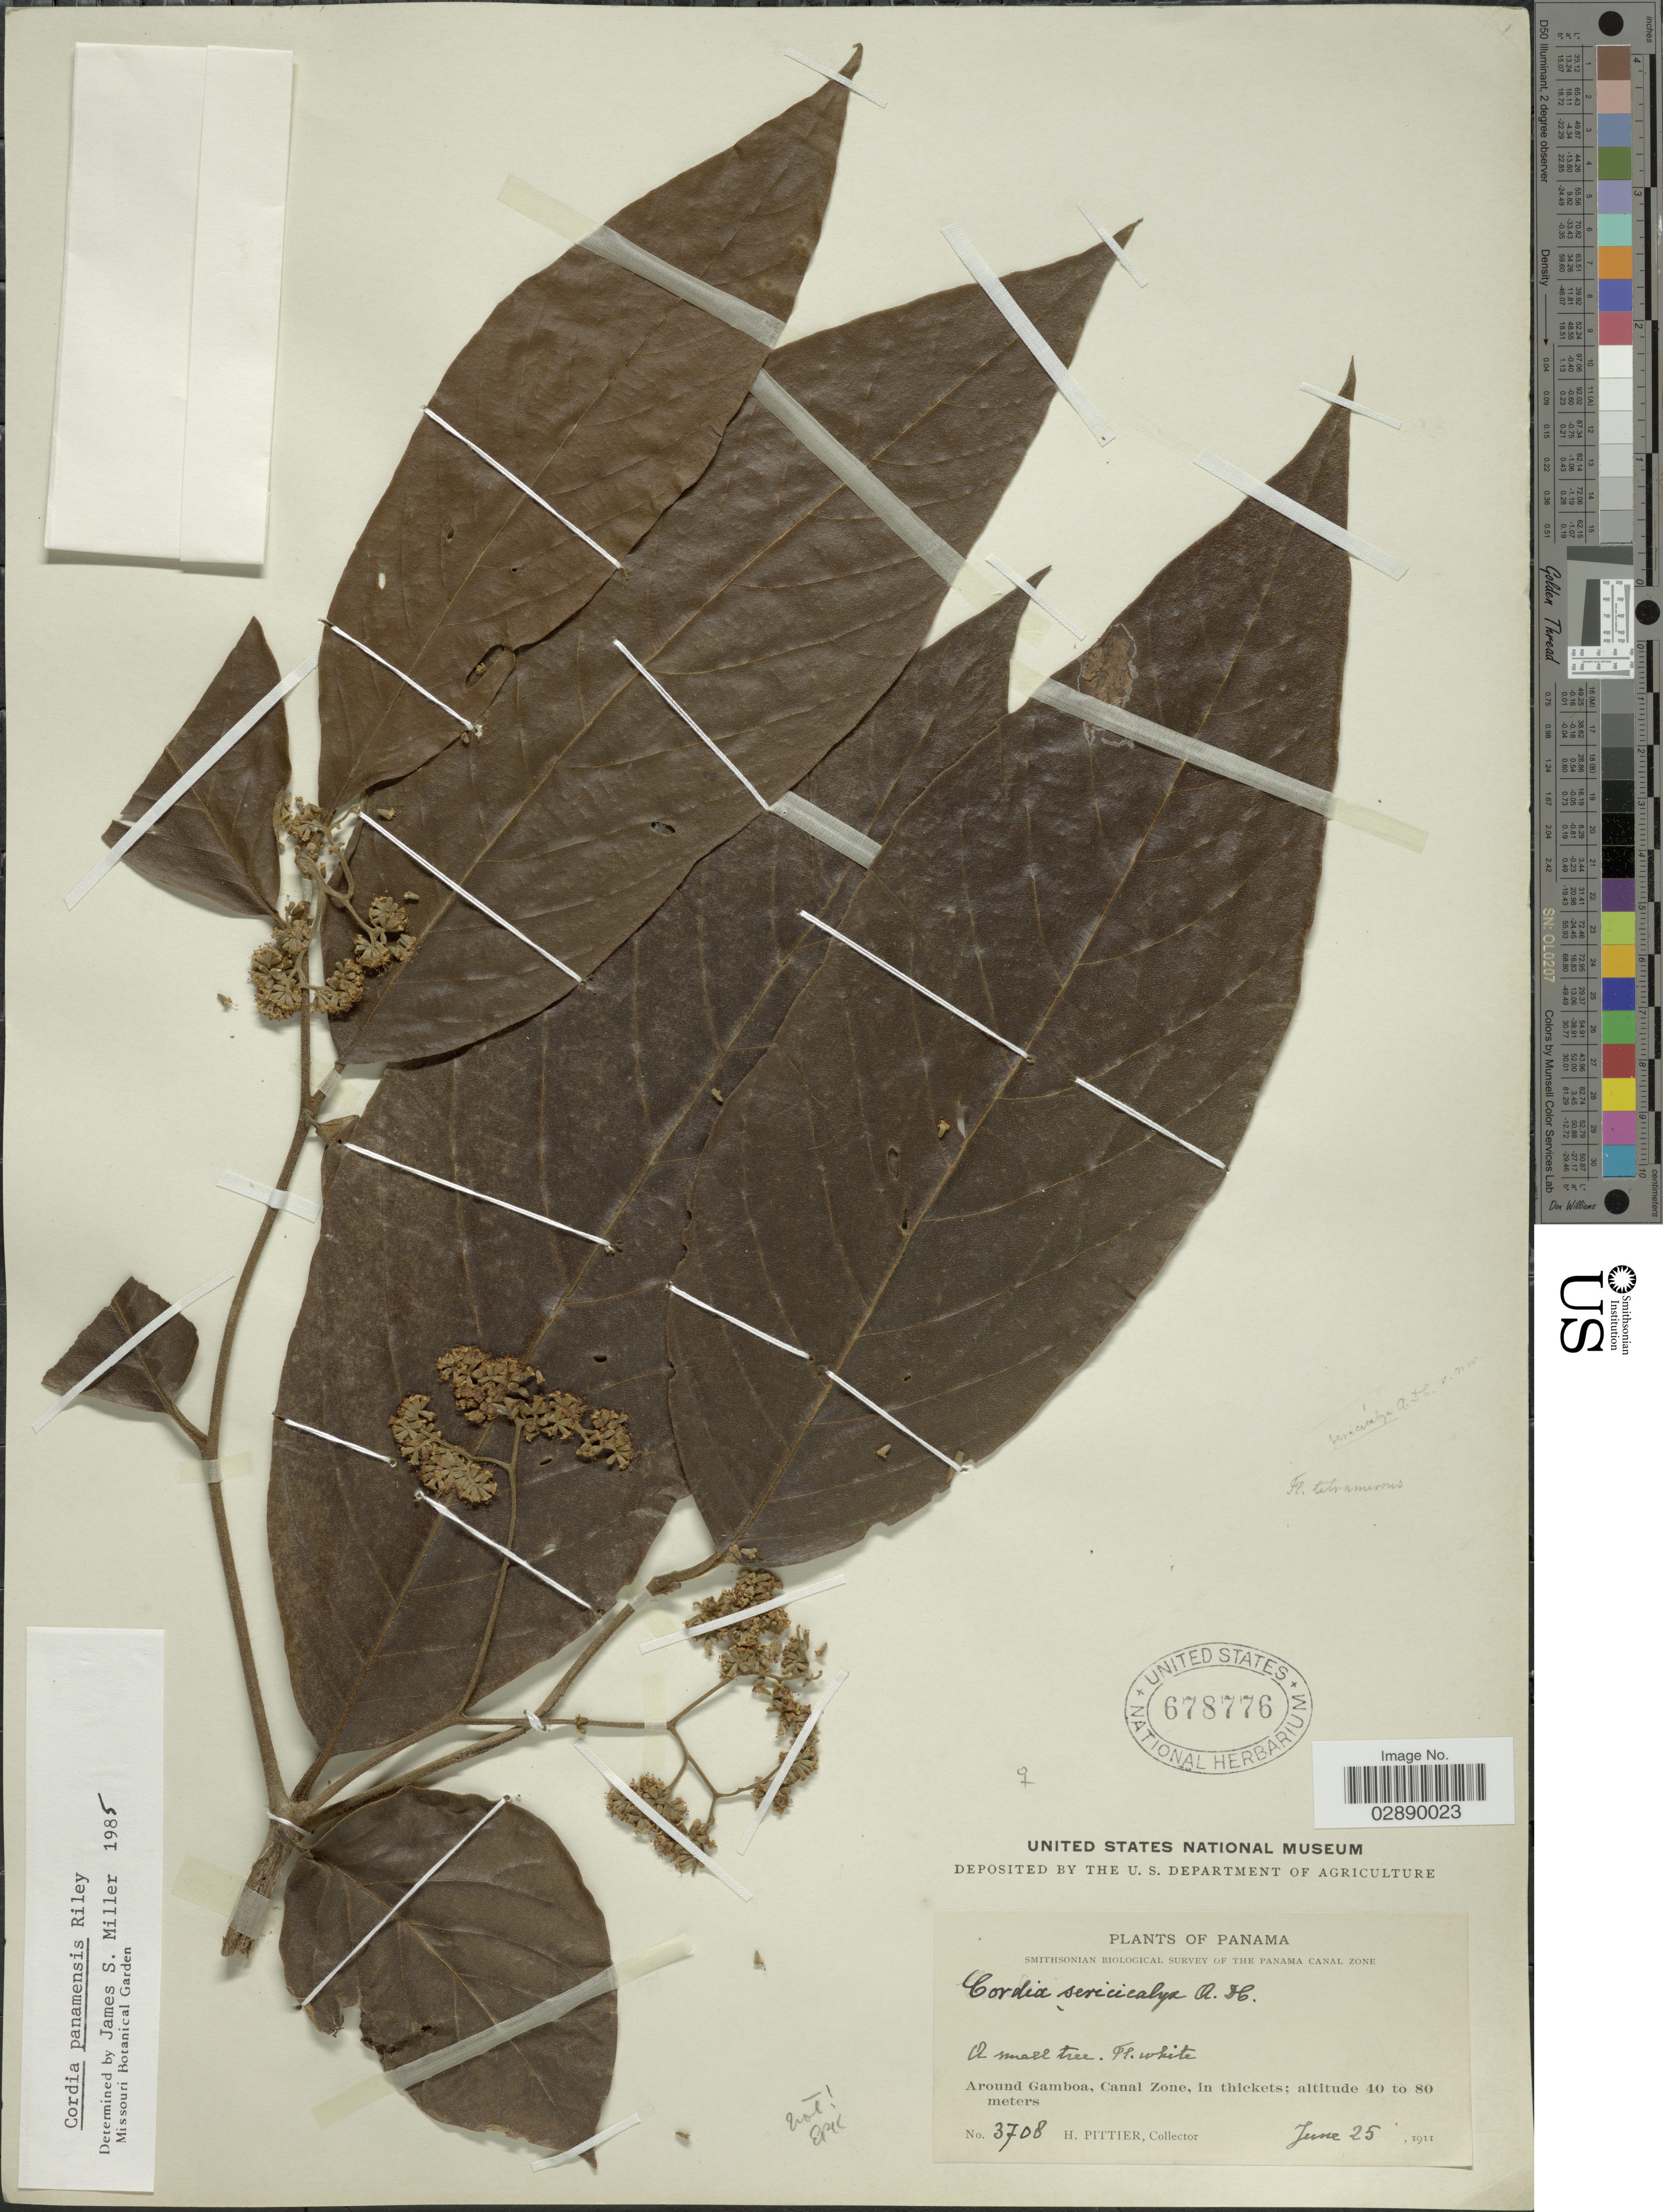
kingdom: Plantae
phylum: Tracheophyta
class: Magnoliopsida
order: Boraginales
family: Cordiaceae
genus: Cordia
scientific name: Cordia panamensis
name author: L. Riley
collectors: H. F. Pittier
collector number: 3708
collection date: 1911-06-25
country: Panama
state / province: Colón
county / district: Canal Zone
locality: Around Gamboa, Canal Zone, in thickets.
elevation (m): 40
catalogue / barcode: US 678776